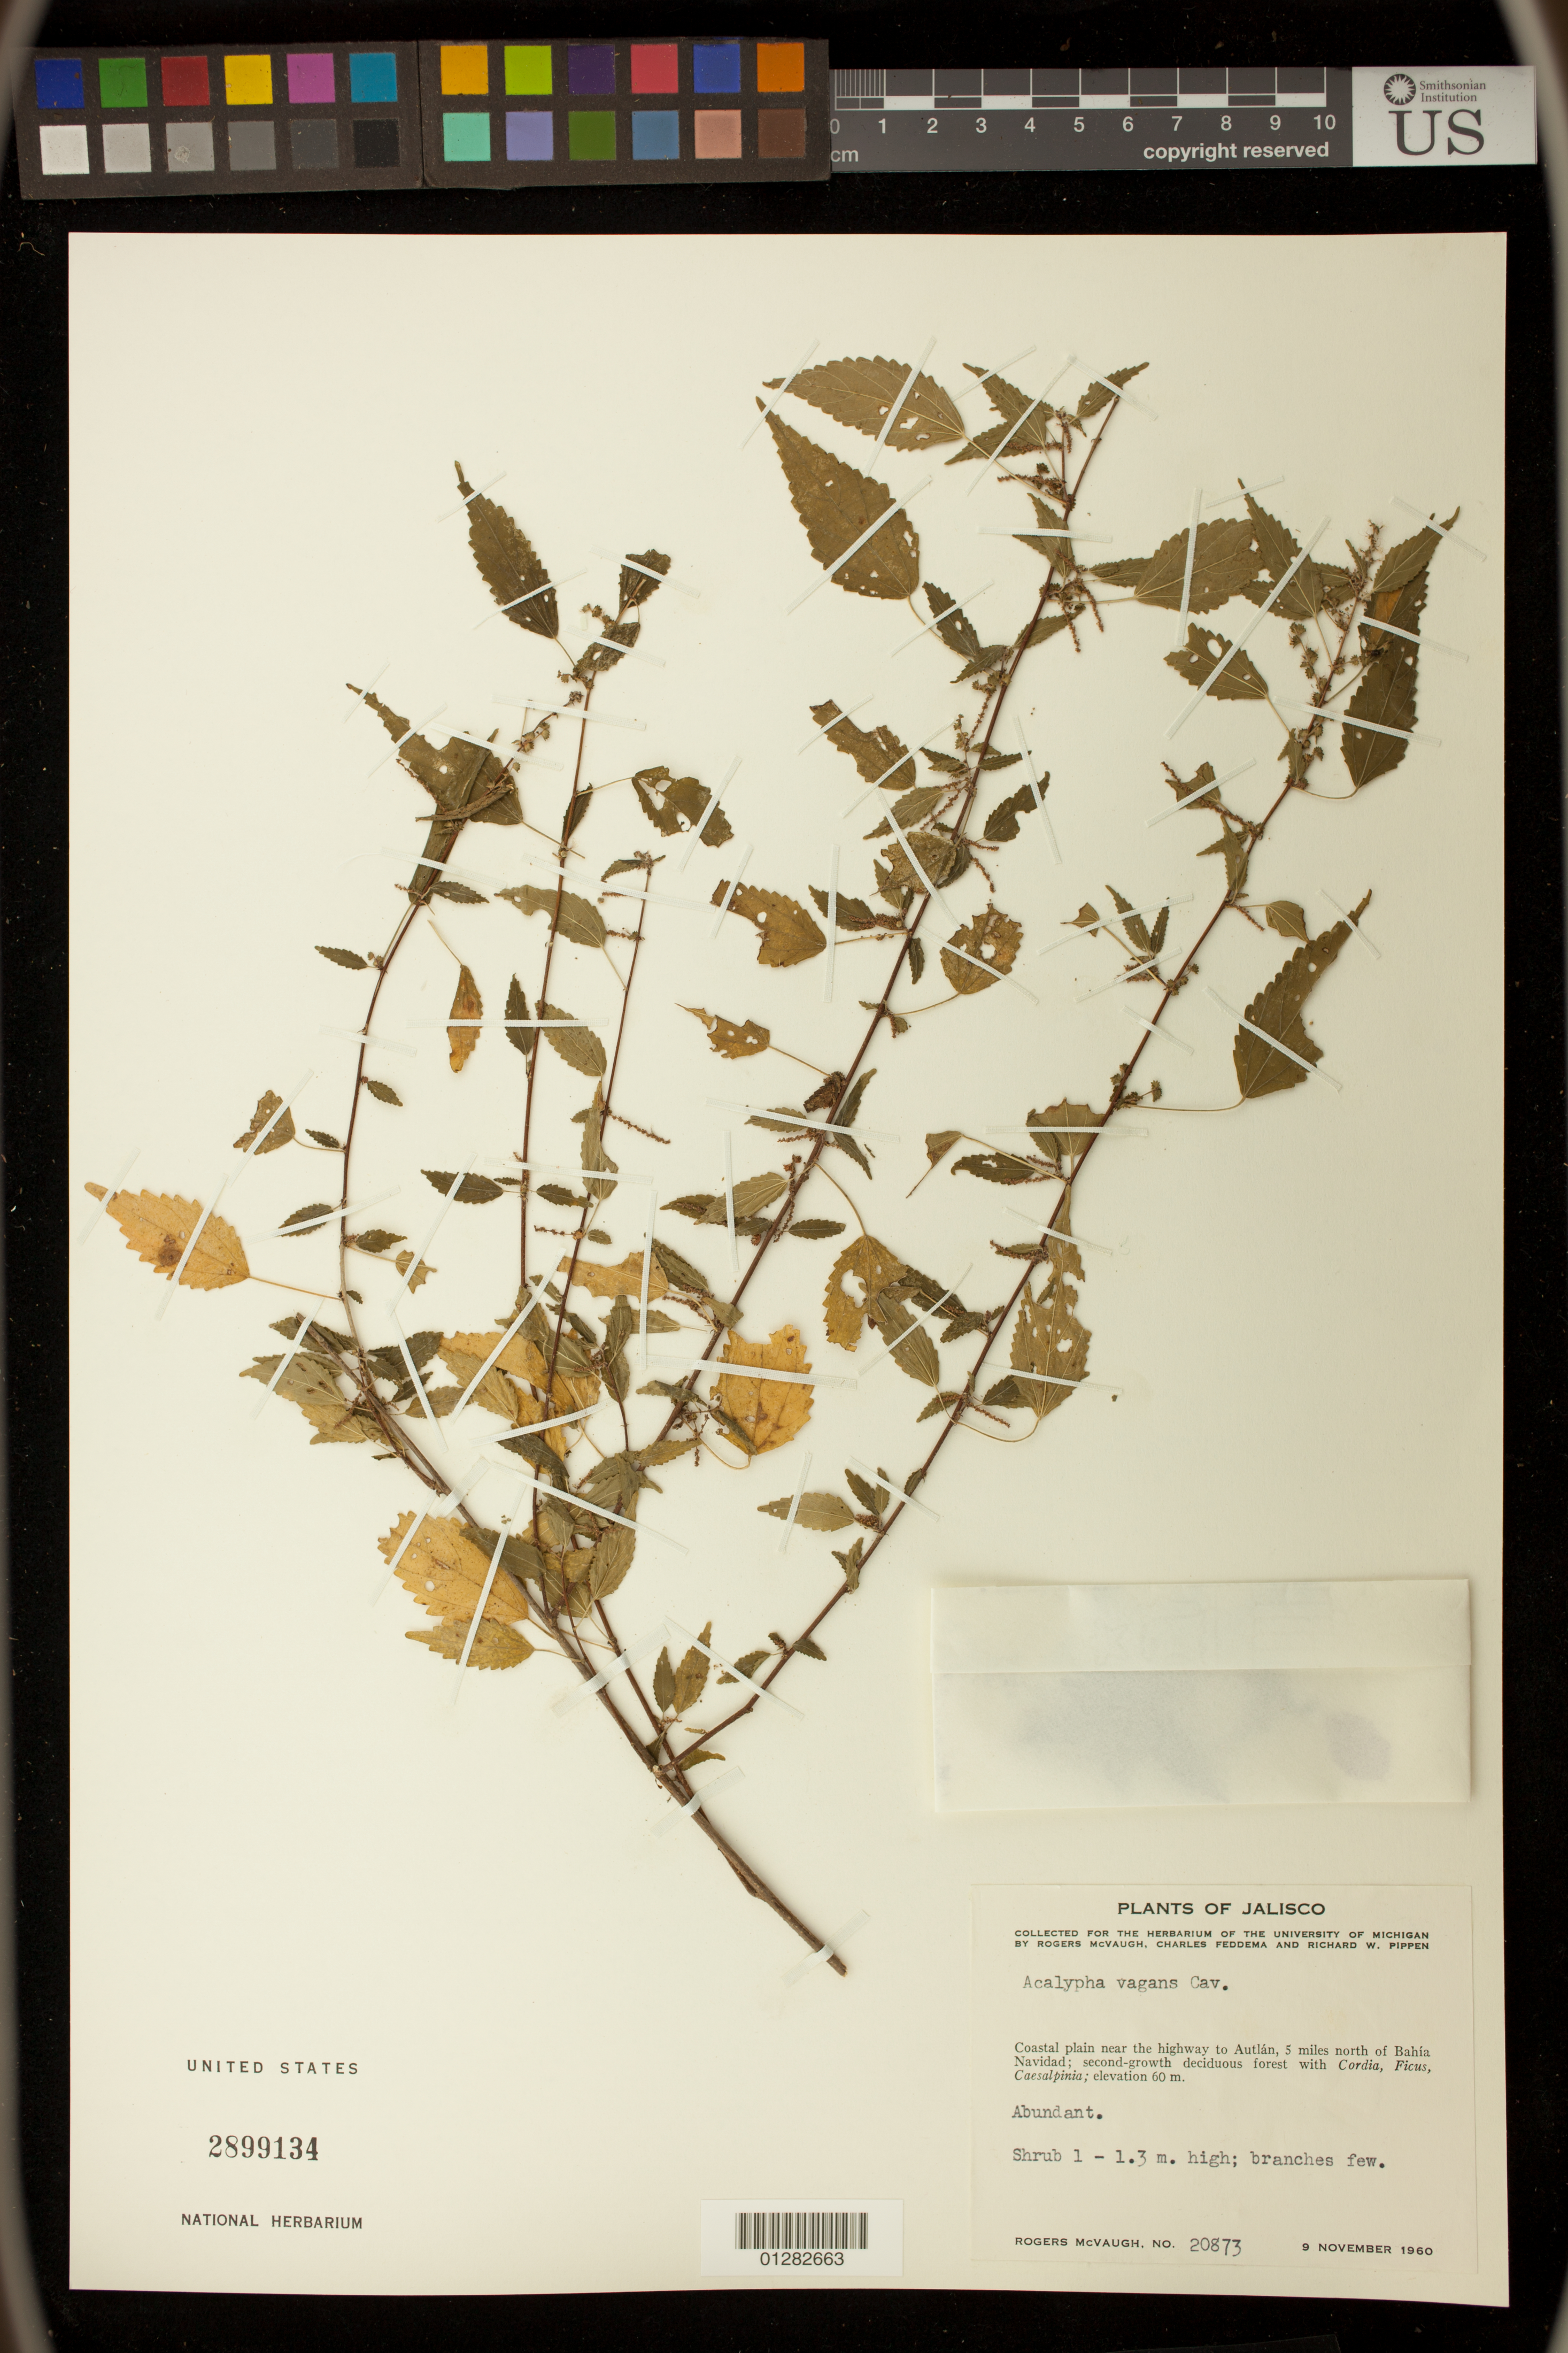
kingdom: Plantae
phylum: Tracheophyta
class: Magnoliopsida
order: Malpighiales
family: Euphorbiaceae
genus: Acalypha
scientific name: Acalypha vagans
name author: Cav.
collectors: H. E. Seaton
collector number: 20873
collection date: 1960-11-09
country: Mexico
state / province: Jalisco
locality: Coastal plain near the highway to Autlan, 5 miles north of Bahia Navidad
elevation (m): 60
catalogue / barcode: US 2899134